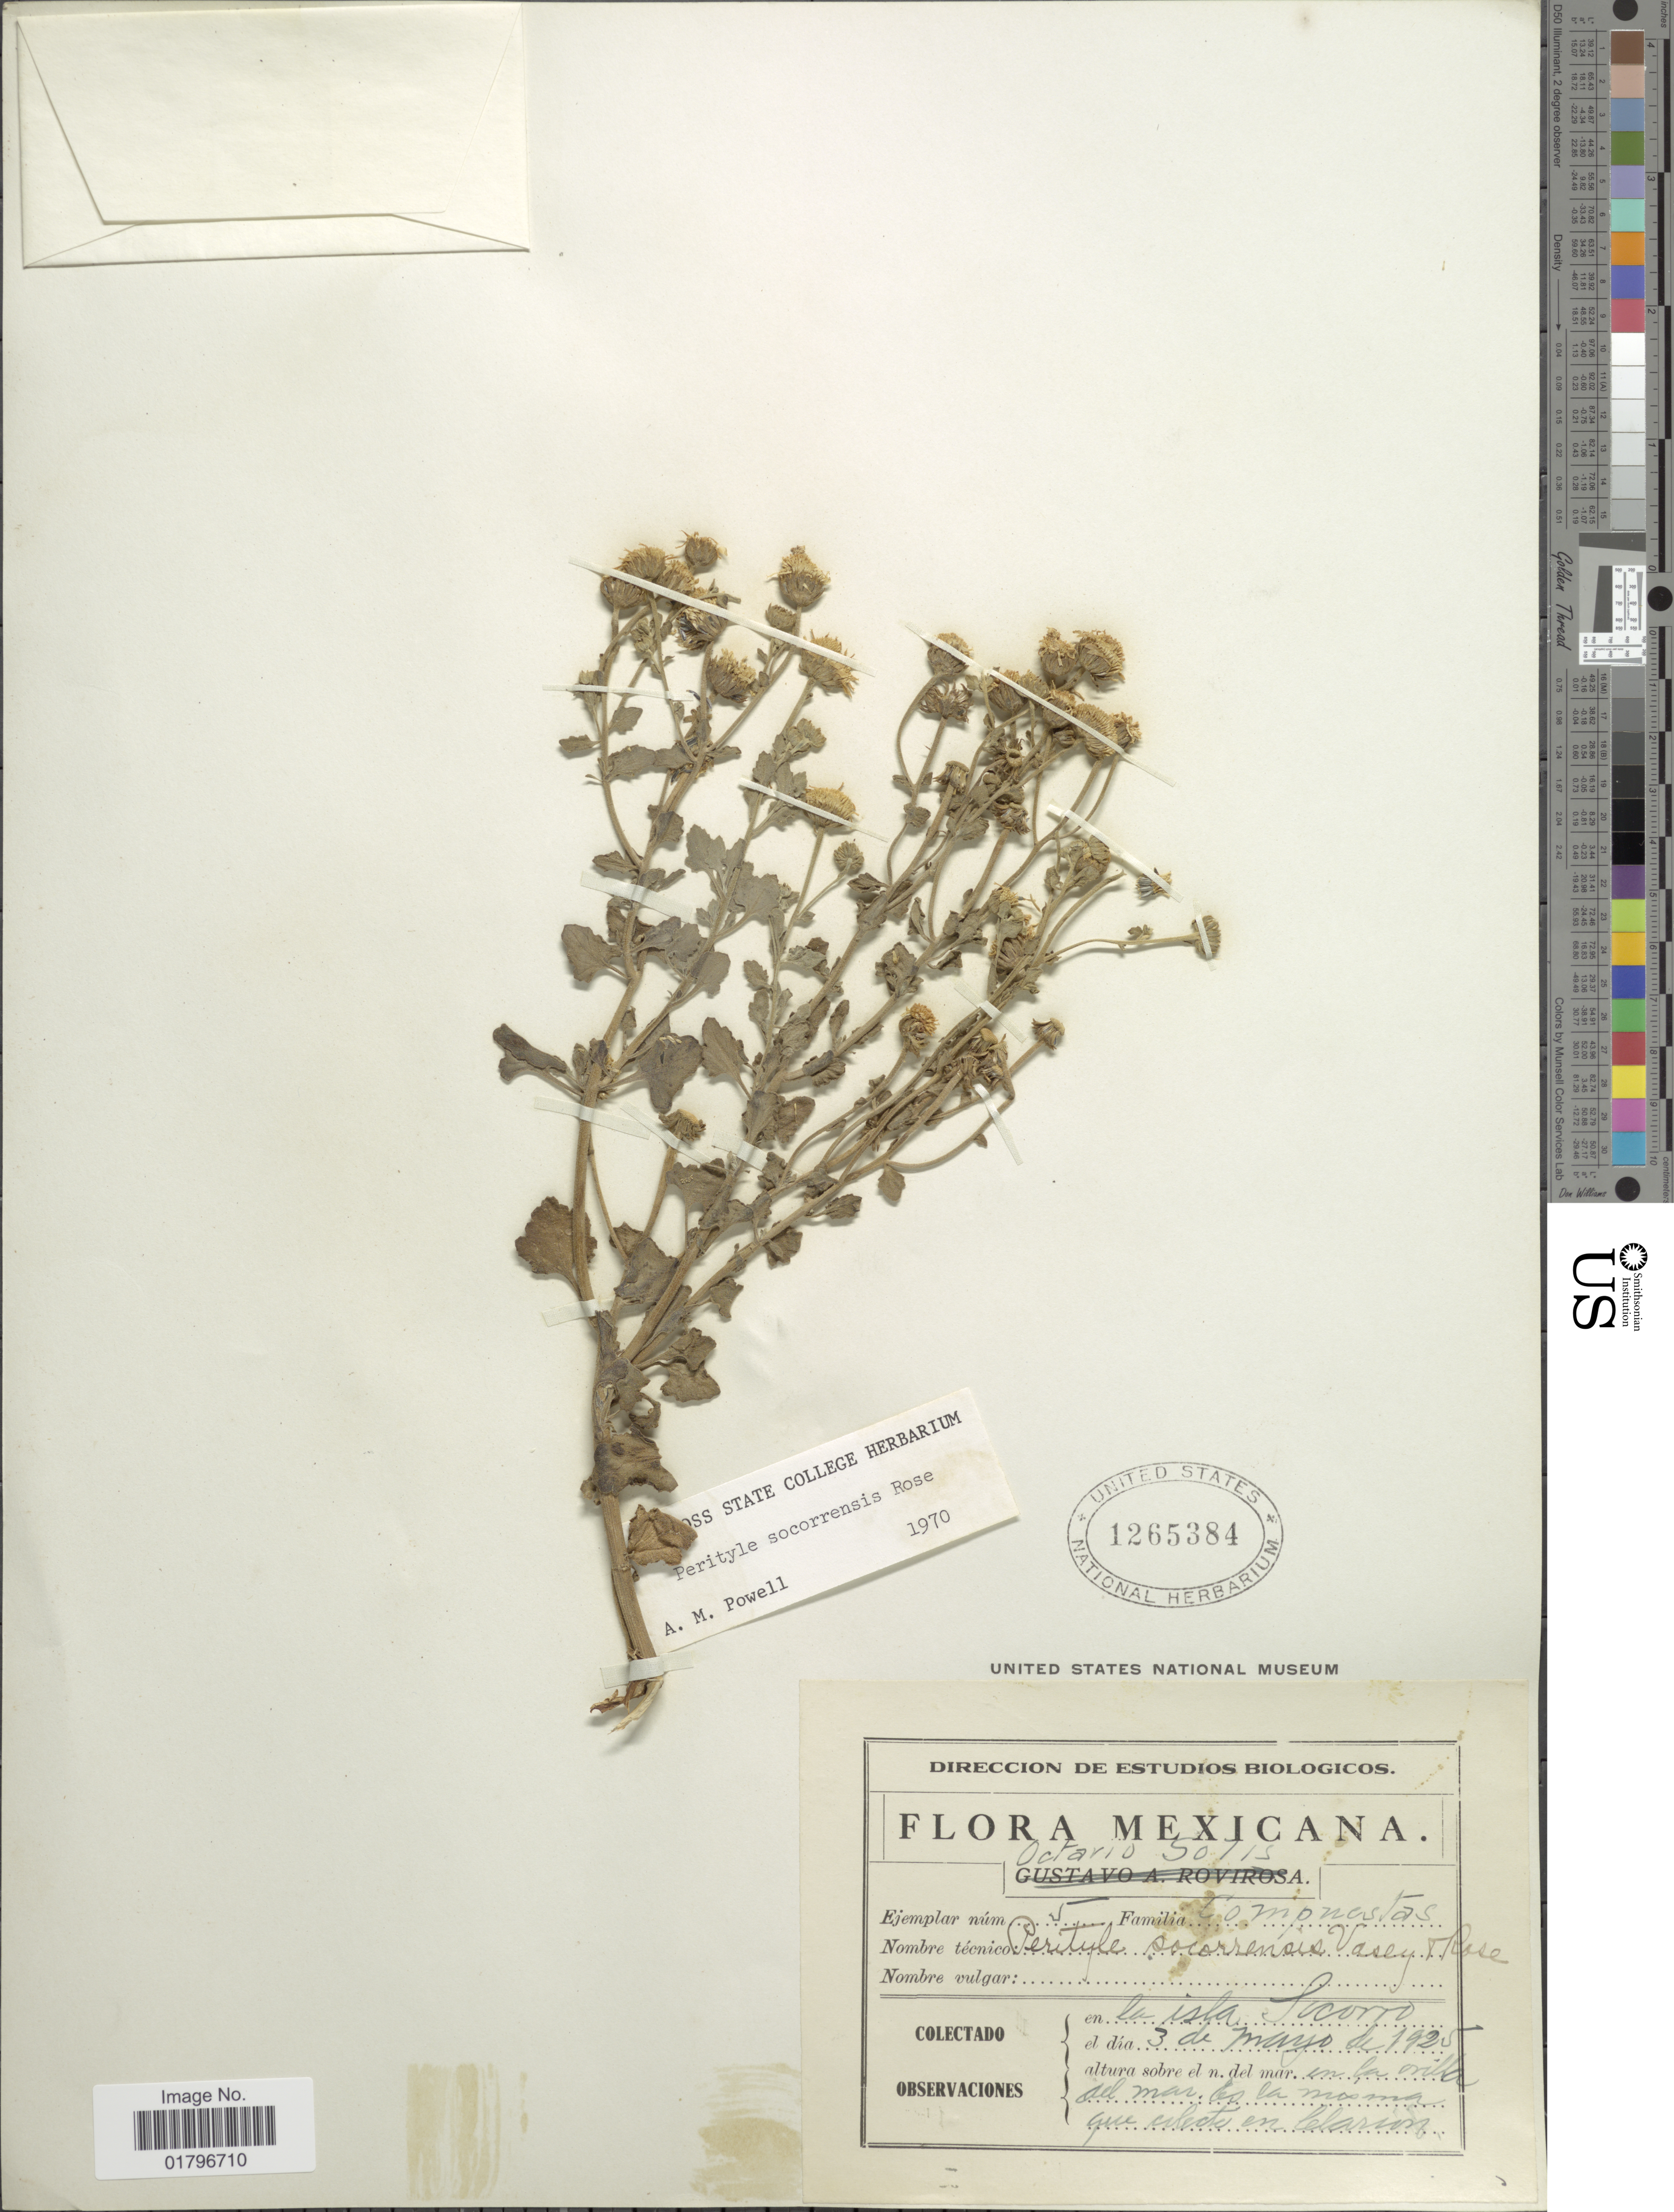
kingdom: Plantae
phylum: Tracheophyta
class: Magnoliopsida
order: Asterales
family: Asteraceae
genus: Perityle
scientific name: Perityle socorrosensis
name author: Rose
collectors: O. Solis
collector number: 5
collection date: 1925-03-03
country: Mexico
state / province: Colima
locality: En la isla Socorro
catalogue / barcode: US 1265384